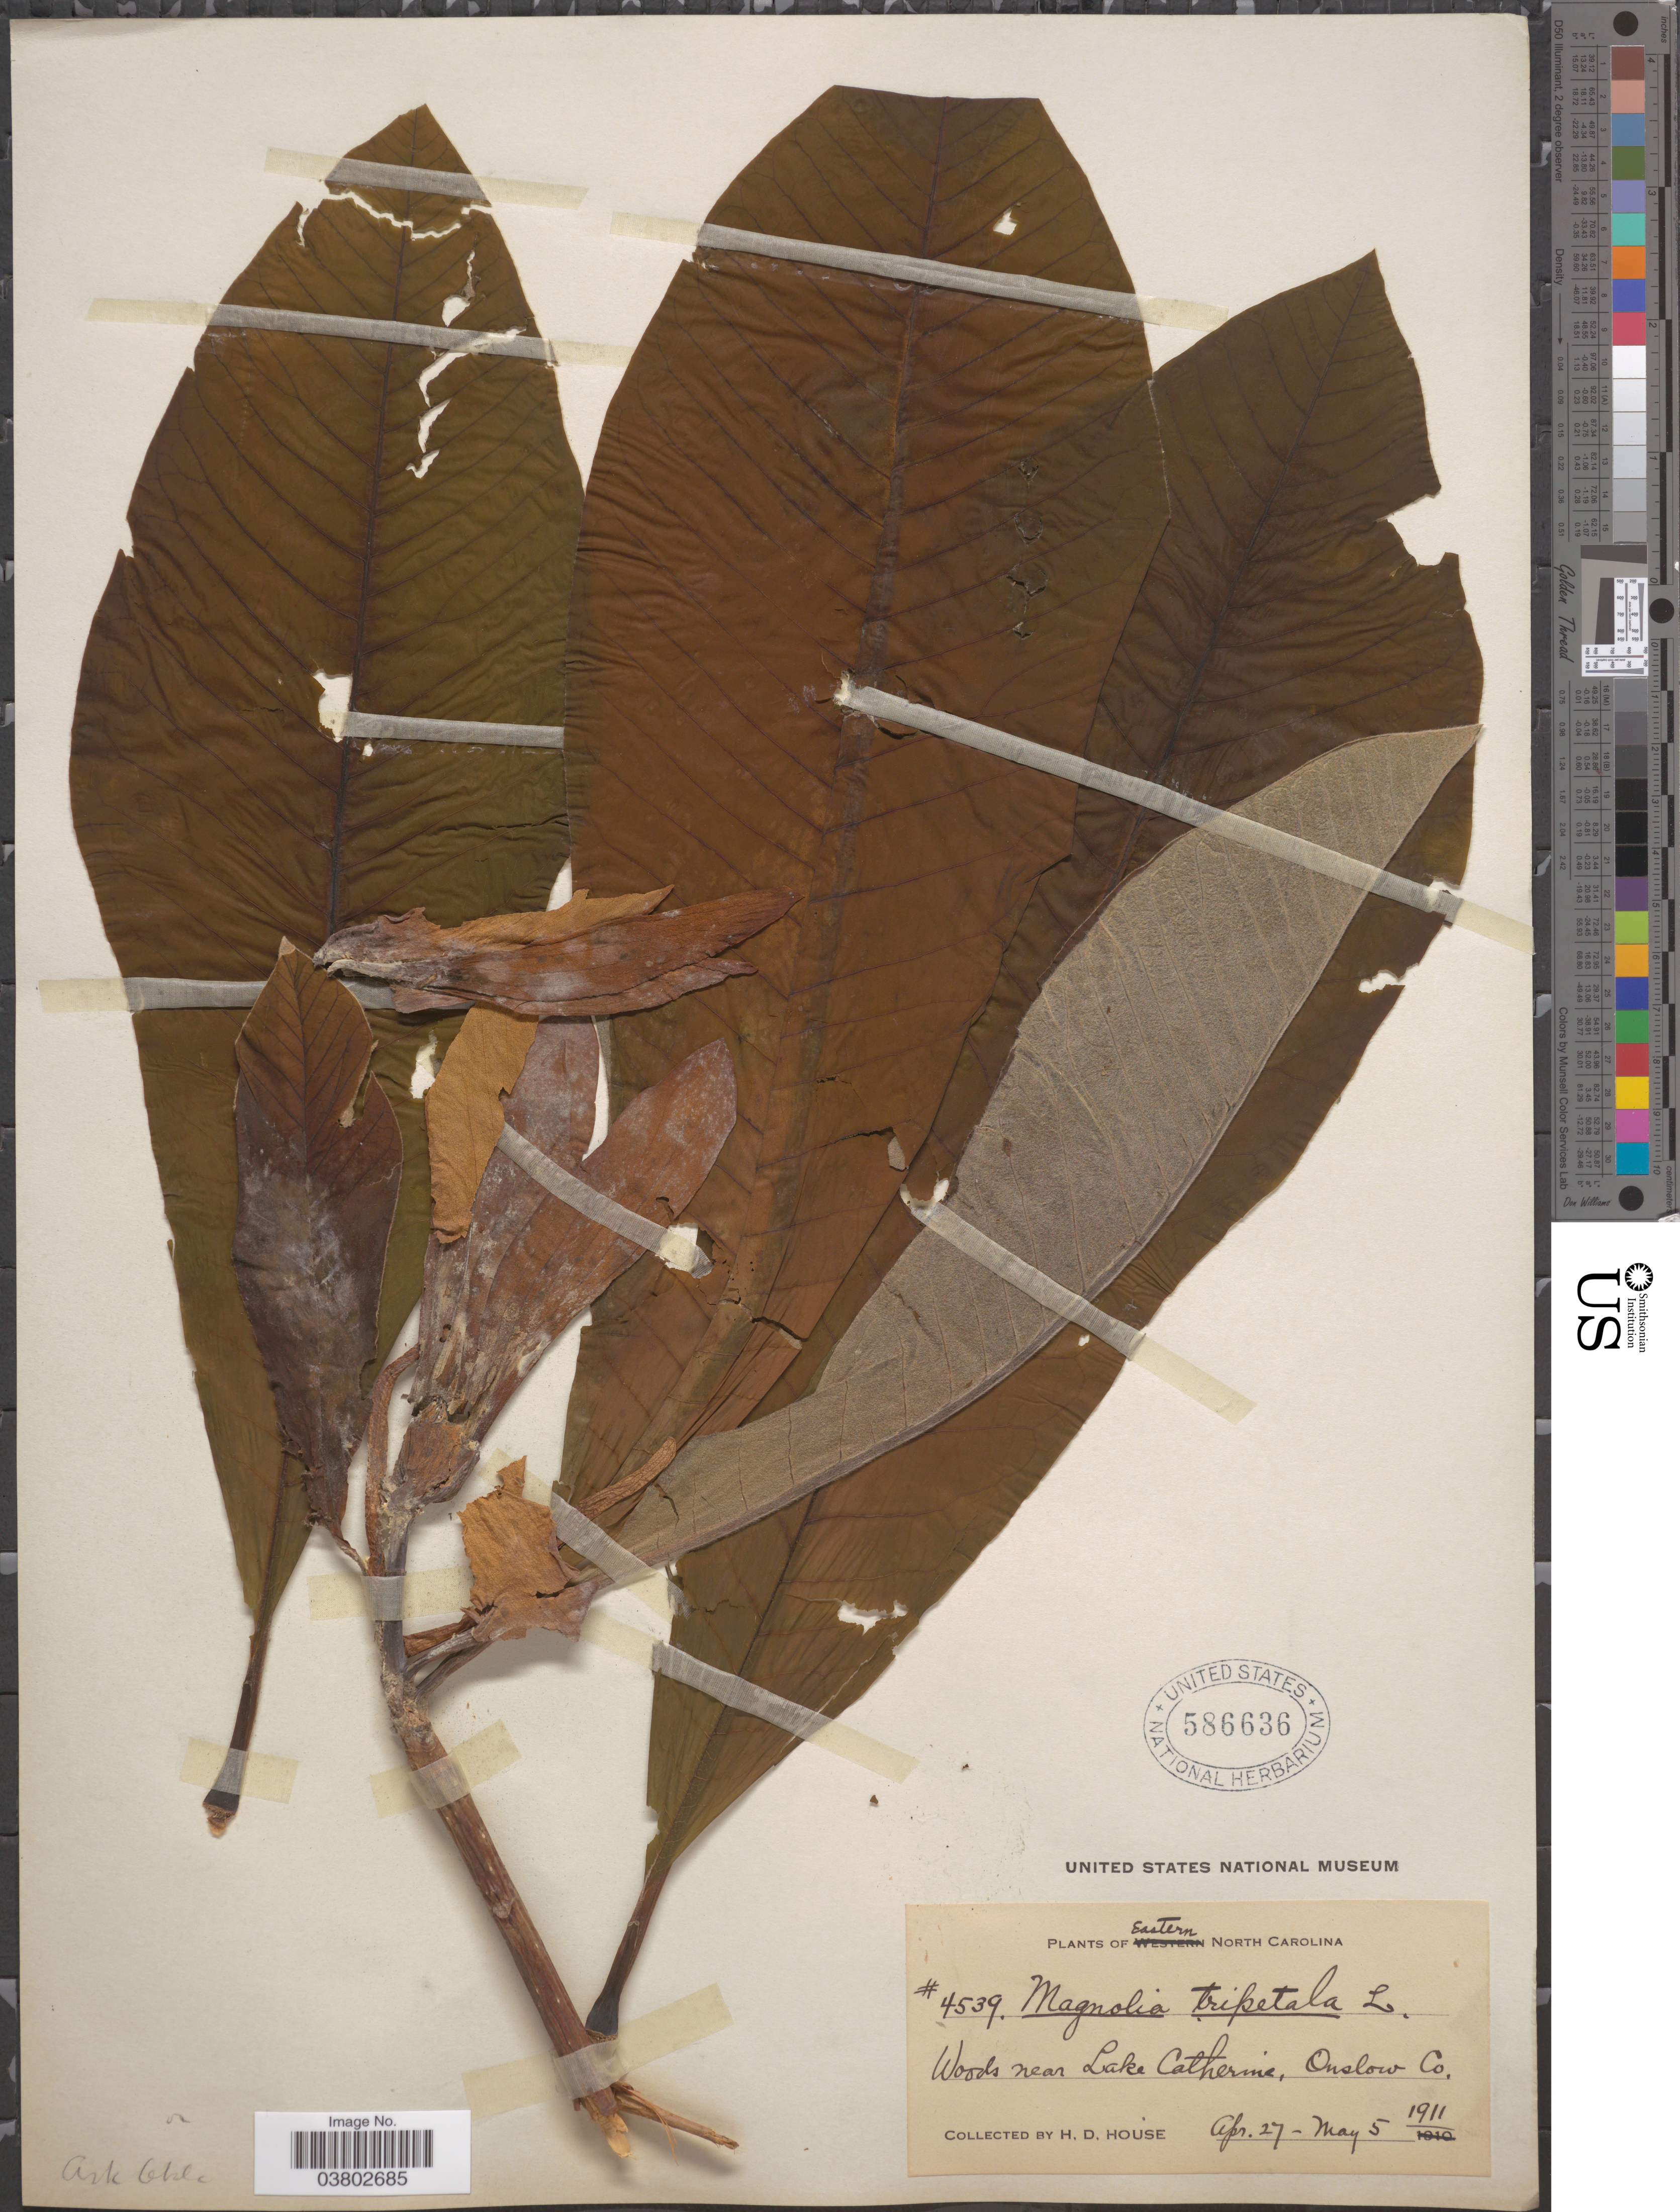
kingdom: Plantae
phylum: Tracheophyta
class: Magnoliopsida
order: Magnoliales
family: Magnoliaceae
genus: Magnolia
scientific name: Magnolia tripetala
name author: L.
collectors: H. D. House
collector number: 4539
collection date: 1911-04-27/1911-05-05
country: United States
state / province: North Carolina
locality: Eastern North Carolina. Near Lake Catherine, Onslow Co.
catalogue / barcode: US 586636